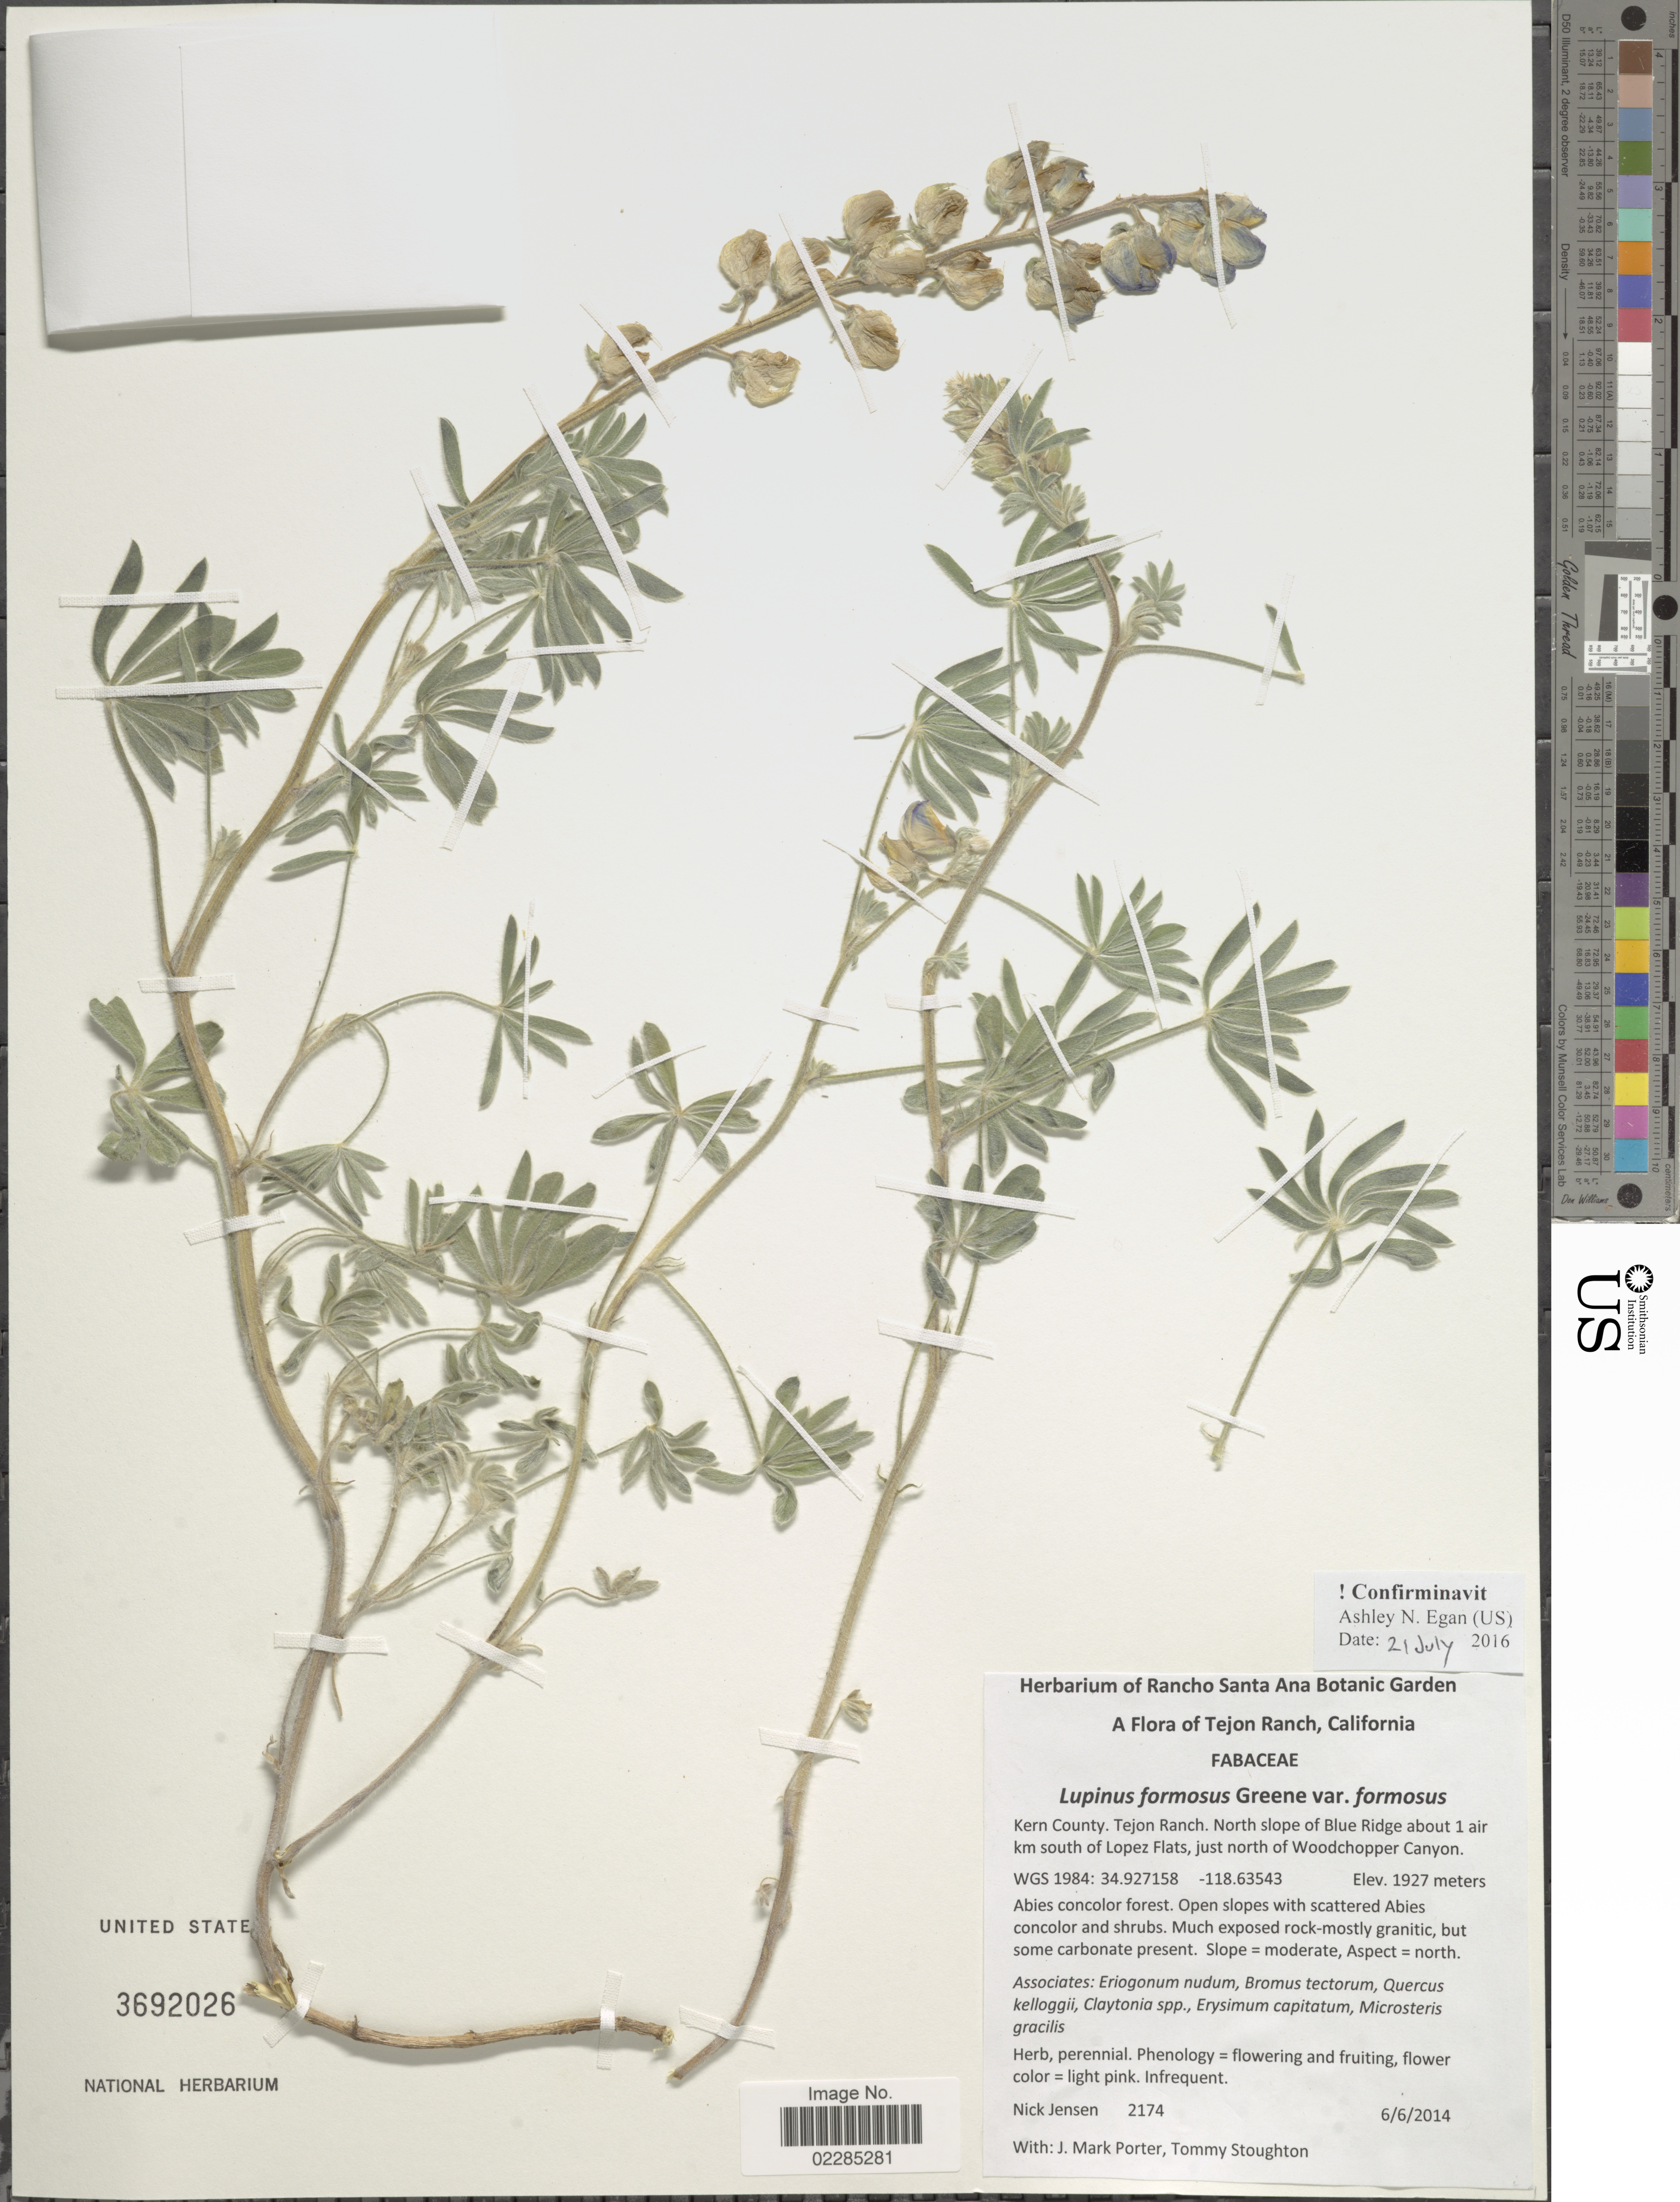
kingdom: Plantae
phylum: Tracheophyta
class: Magnoliopsida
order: Fabales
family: Fabaceae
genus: Lupinus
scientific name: Lupinus formosus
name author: Greene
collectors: N. Jensen, J. M. Porter & T. Stoughton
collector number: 2174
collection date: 2014-06-06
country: United States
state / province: California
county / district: Kern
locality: Tejon Ranch, Kern County. North slope of Blue Ridge about 1 air km south of Lopez Flats, just north of Woodchopper Canyon. WGS 1984: 34.927158 -118.63543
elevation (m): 1927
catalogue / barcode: US 3692026